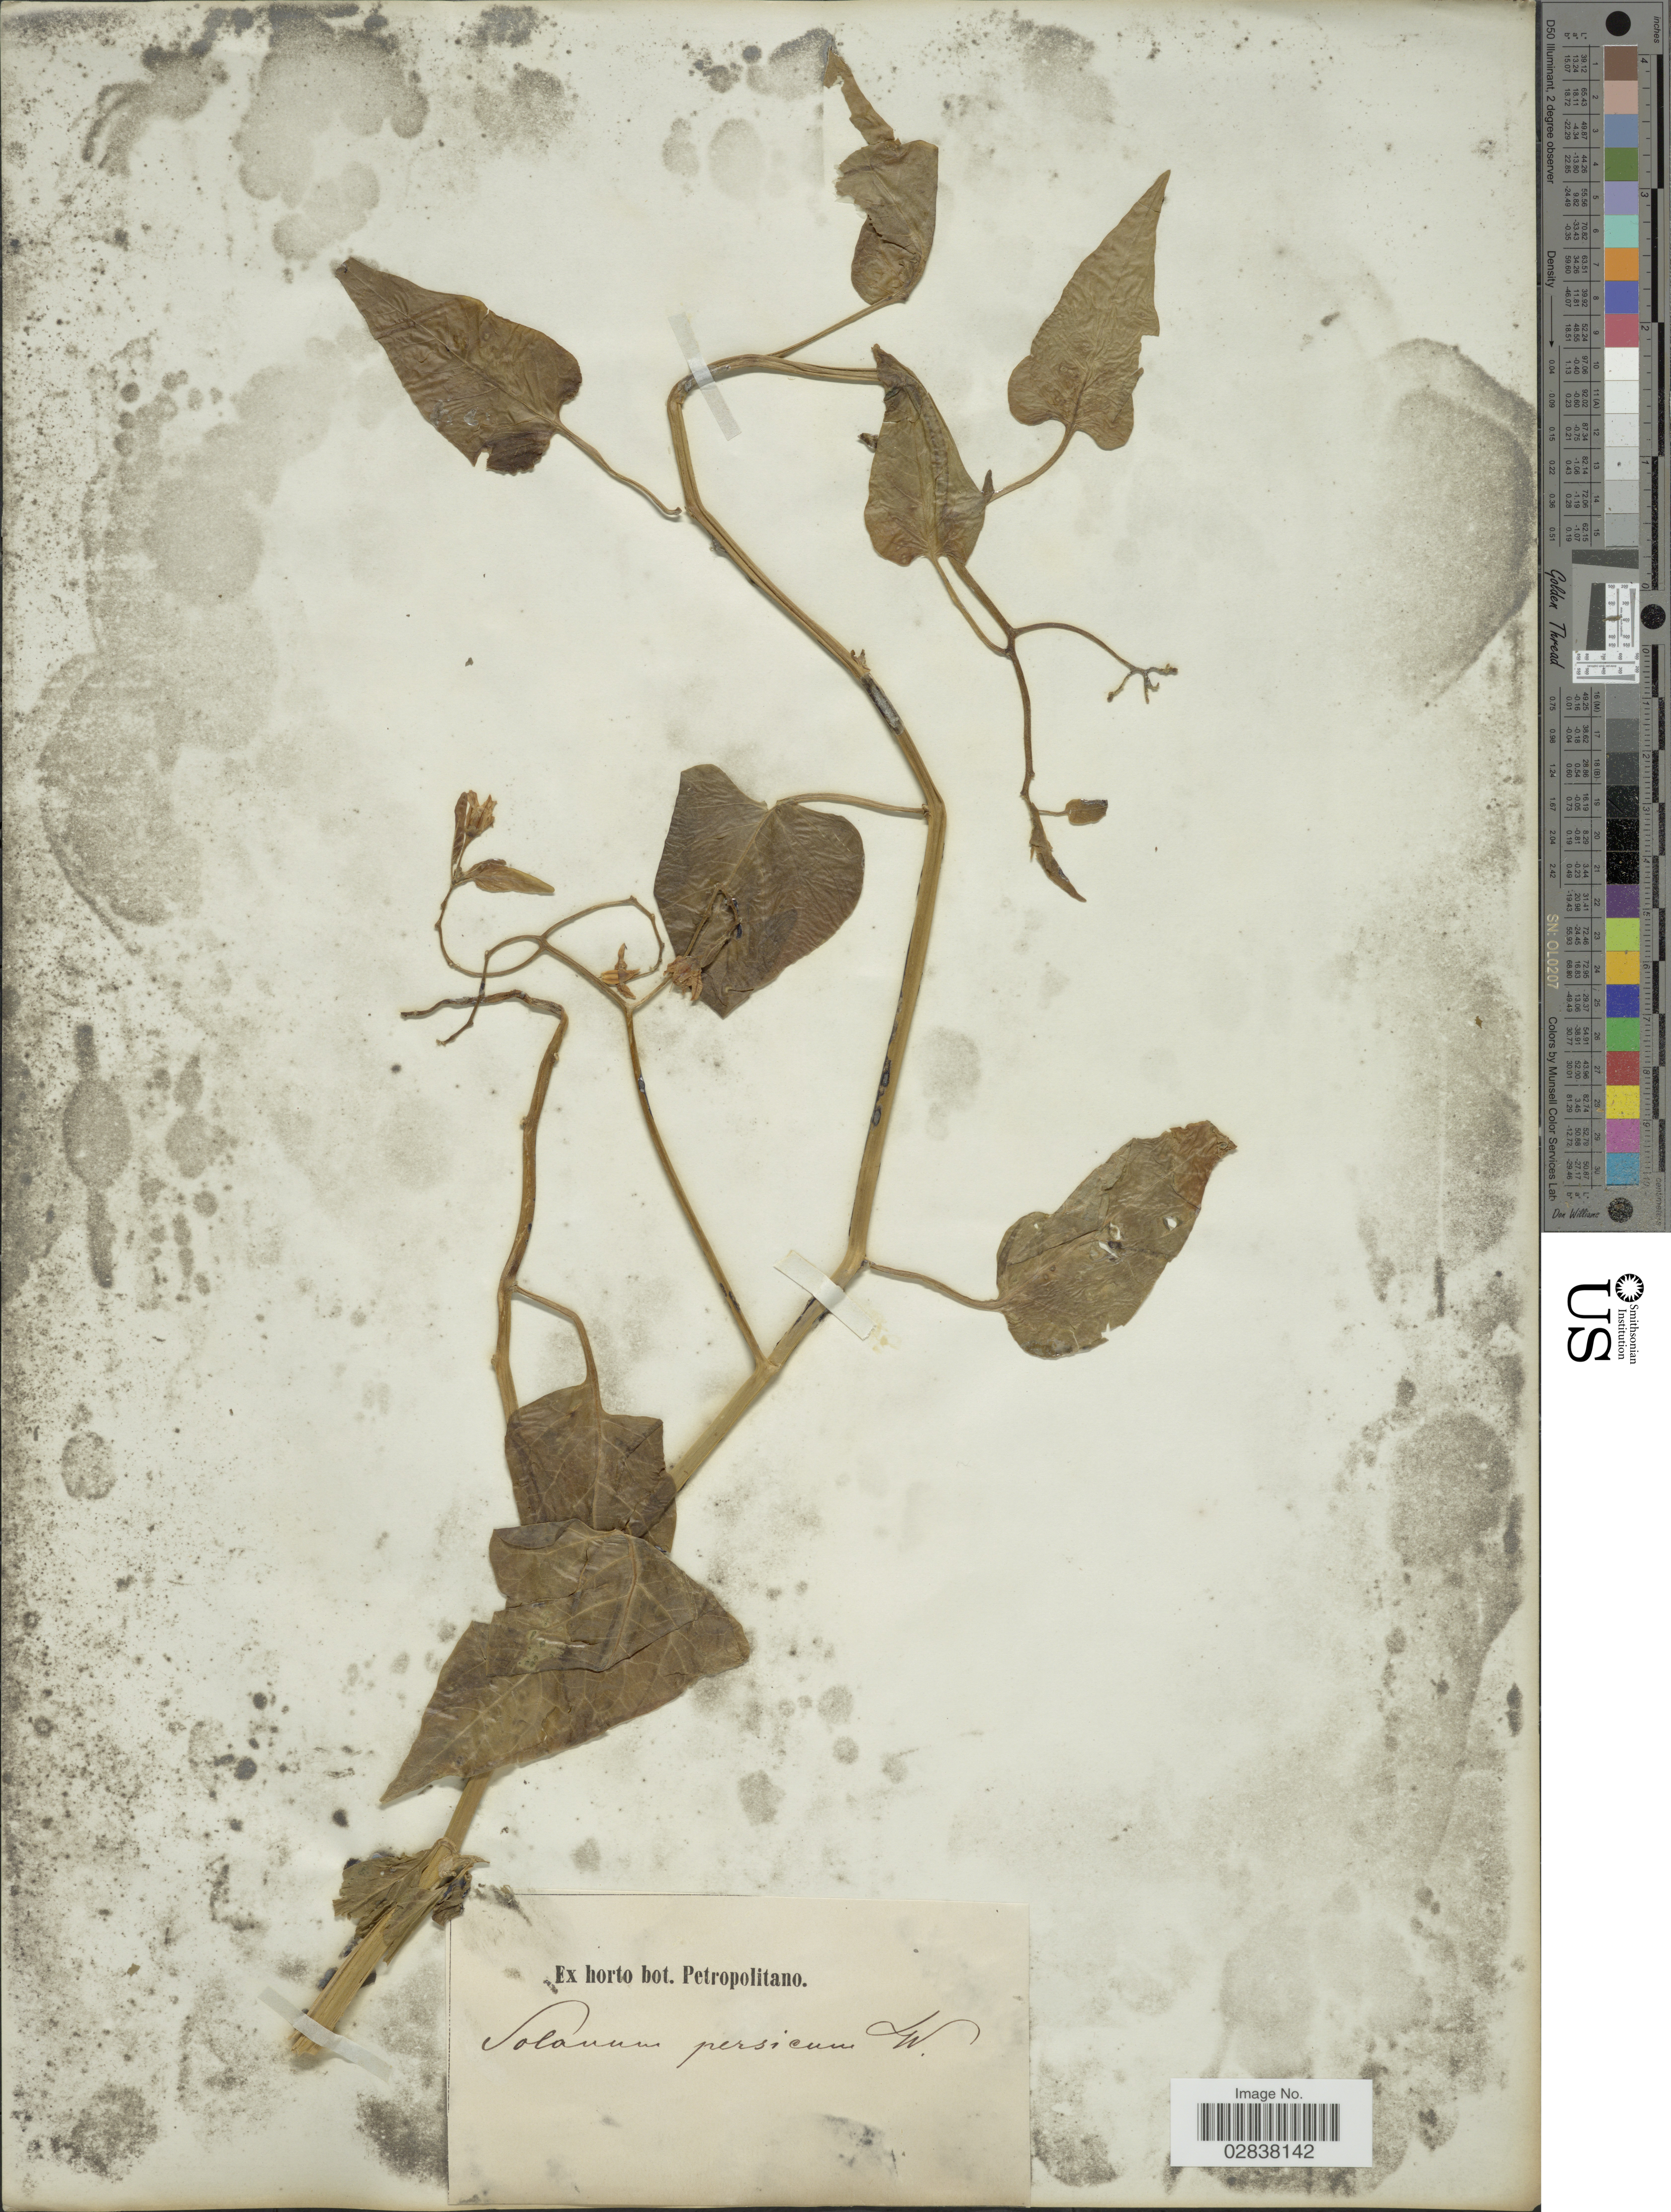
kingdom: Plantae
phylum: Tracheophyta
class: Magnoliopsida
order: Solanales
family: Solanaceae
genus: Solanum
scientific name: Solanum persicum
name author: Roem. & Schult.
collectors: ex Horto Bot. Petropolitano